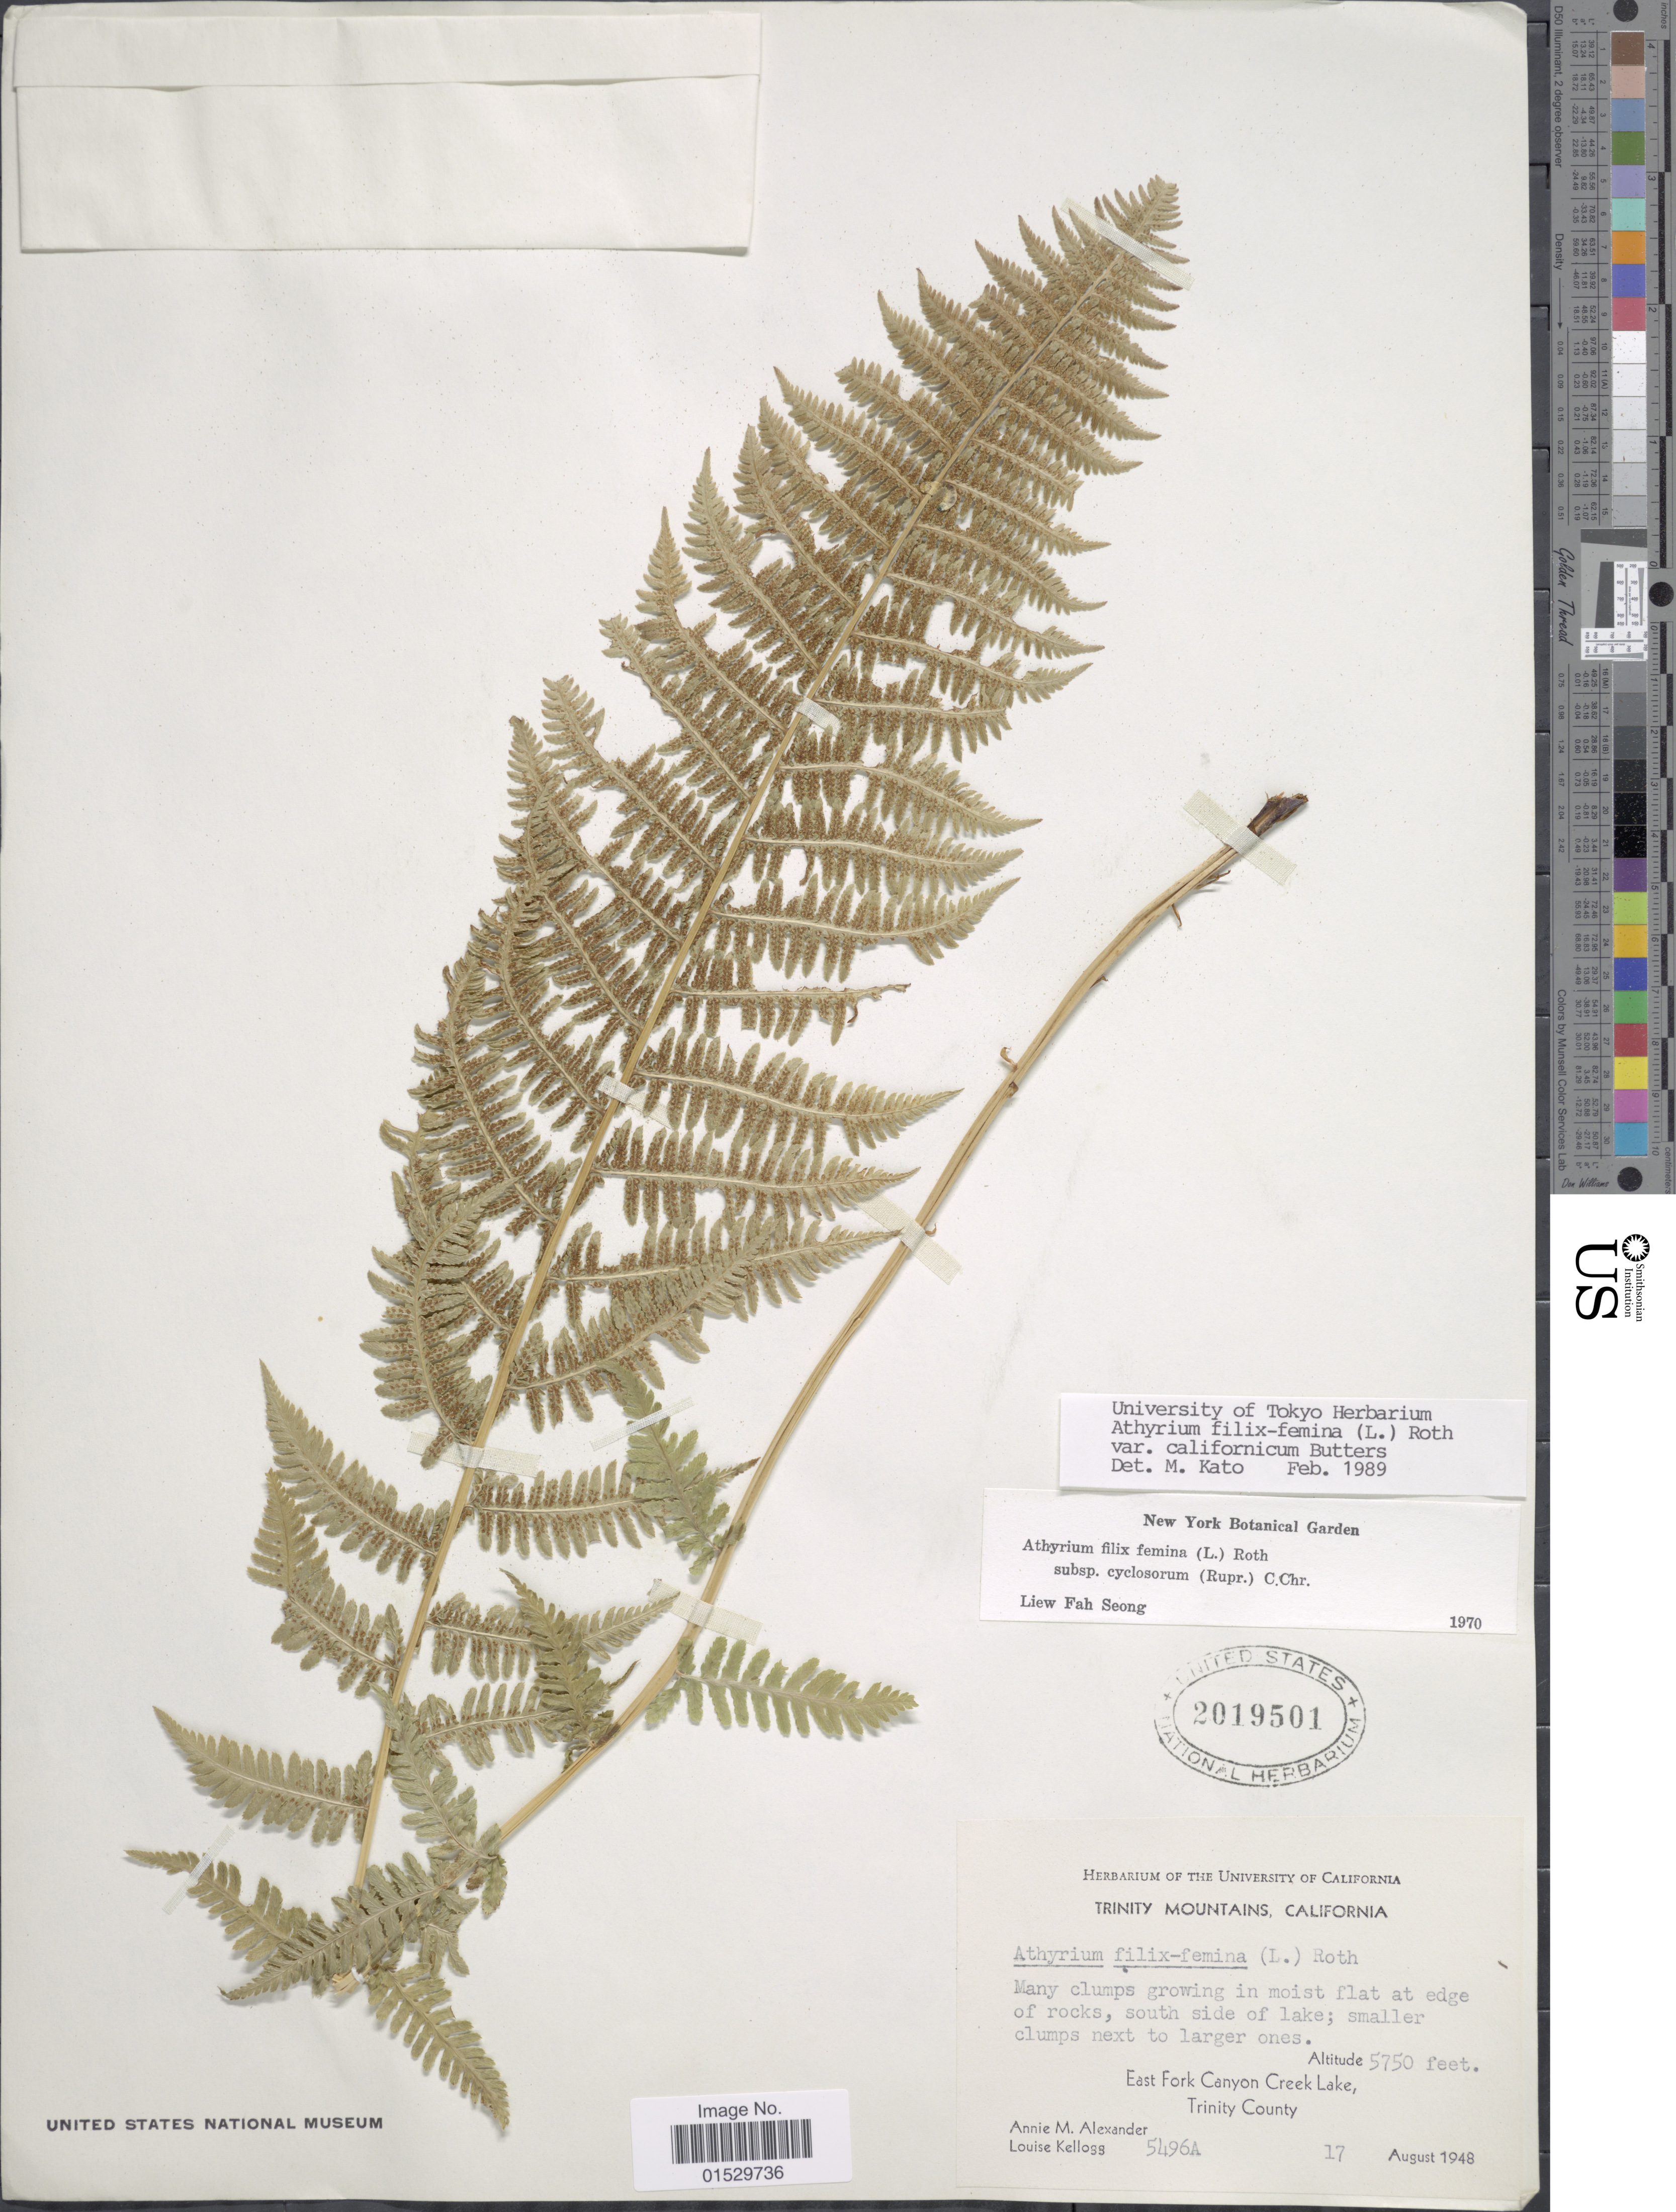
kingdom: Plantae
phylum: Tracheophyta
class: Polypodiopsida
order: Polypodiales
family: Athyriaceae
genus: Athyrium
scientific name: Athyrium filix-femina var. californicum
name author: Butters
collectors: A. M. Alexander & L. Kellogg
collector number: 5496A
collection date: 1948-08-17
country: United States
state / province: California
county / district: Trinity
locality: Trinity Mountains, East Fork Canyon Creek Lake, Trinity County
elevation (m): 1753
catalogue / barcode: US 2019501